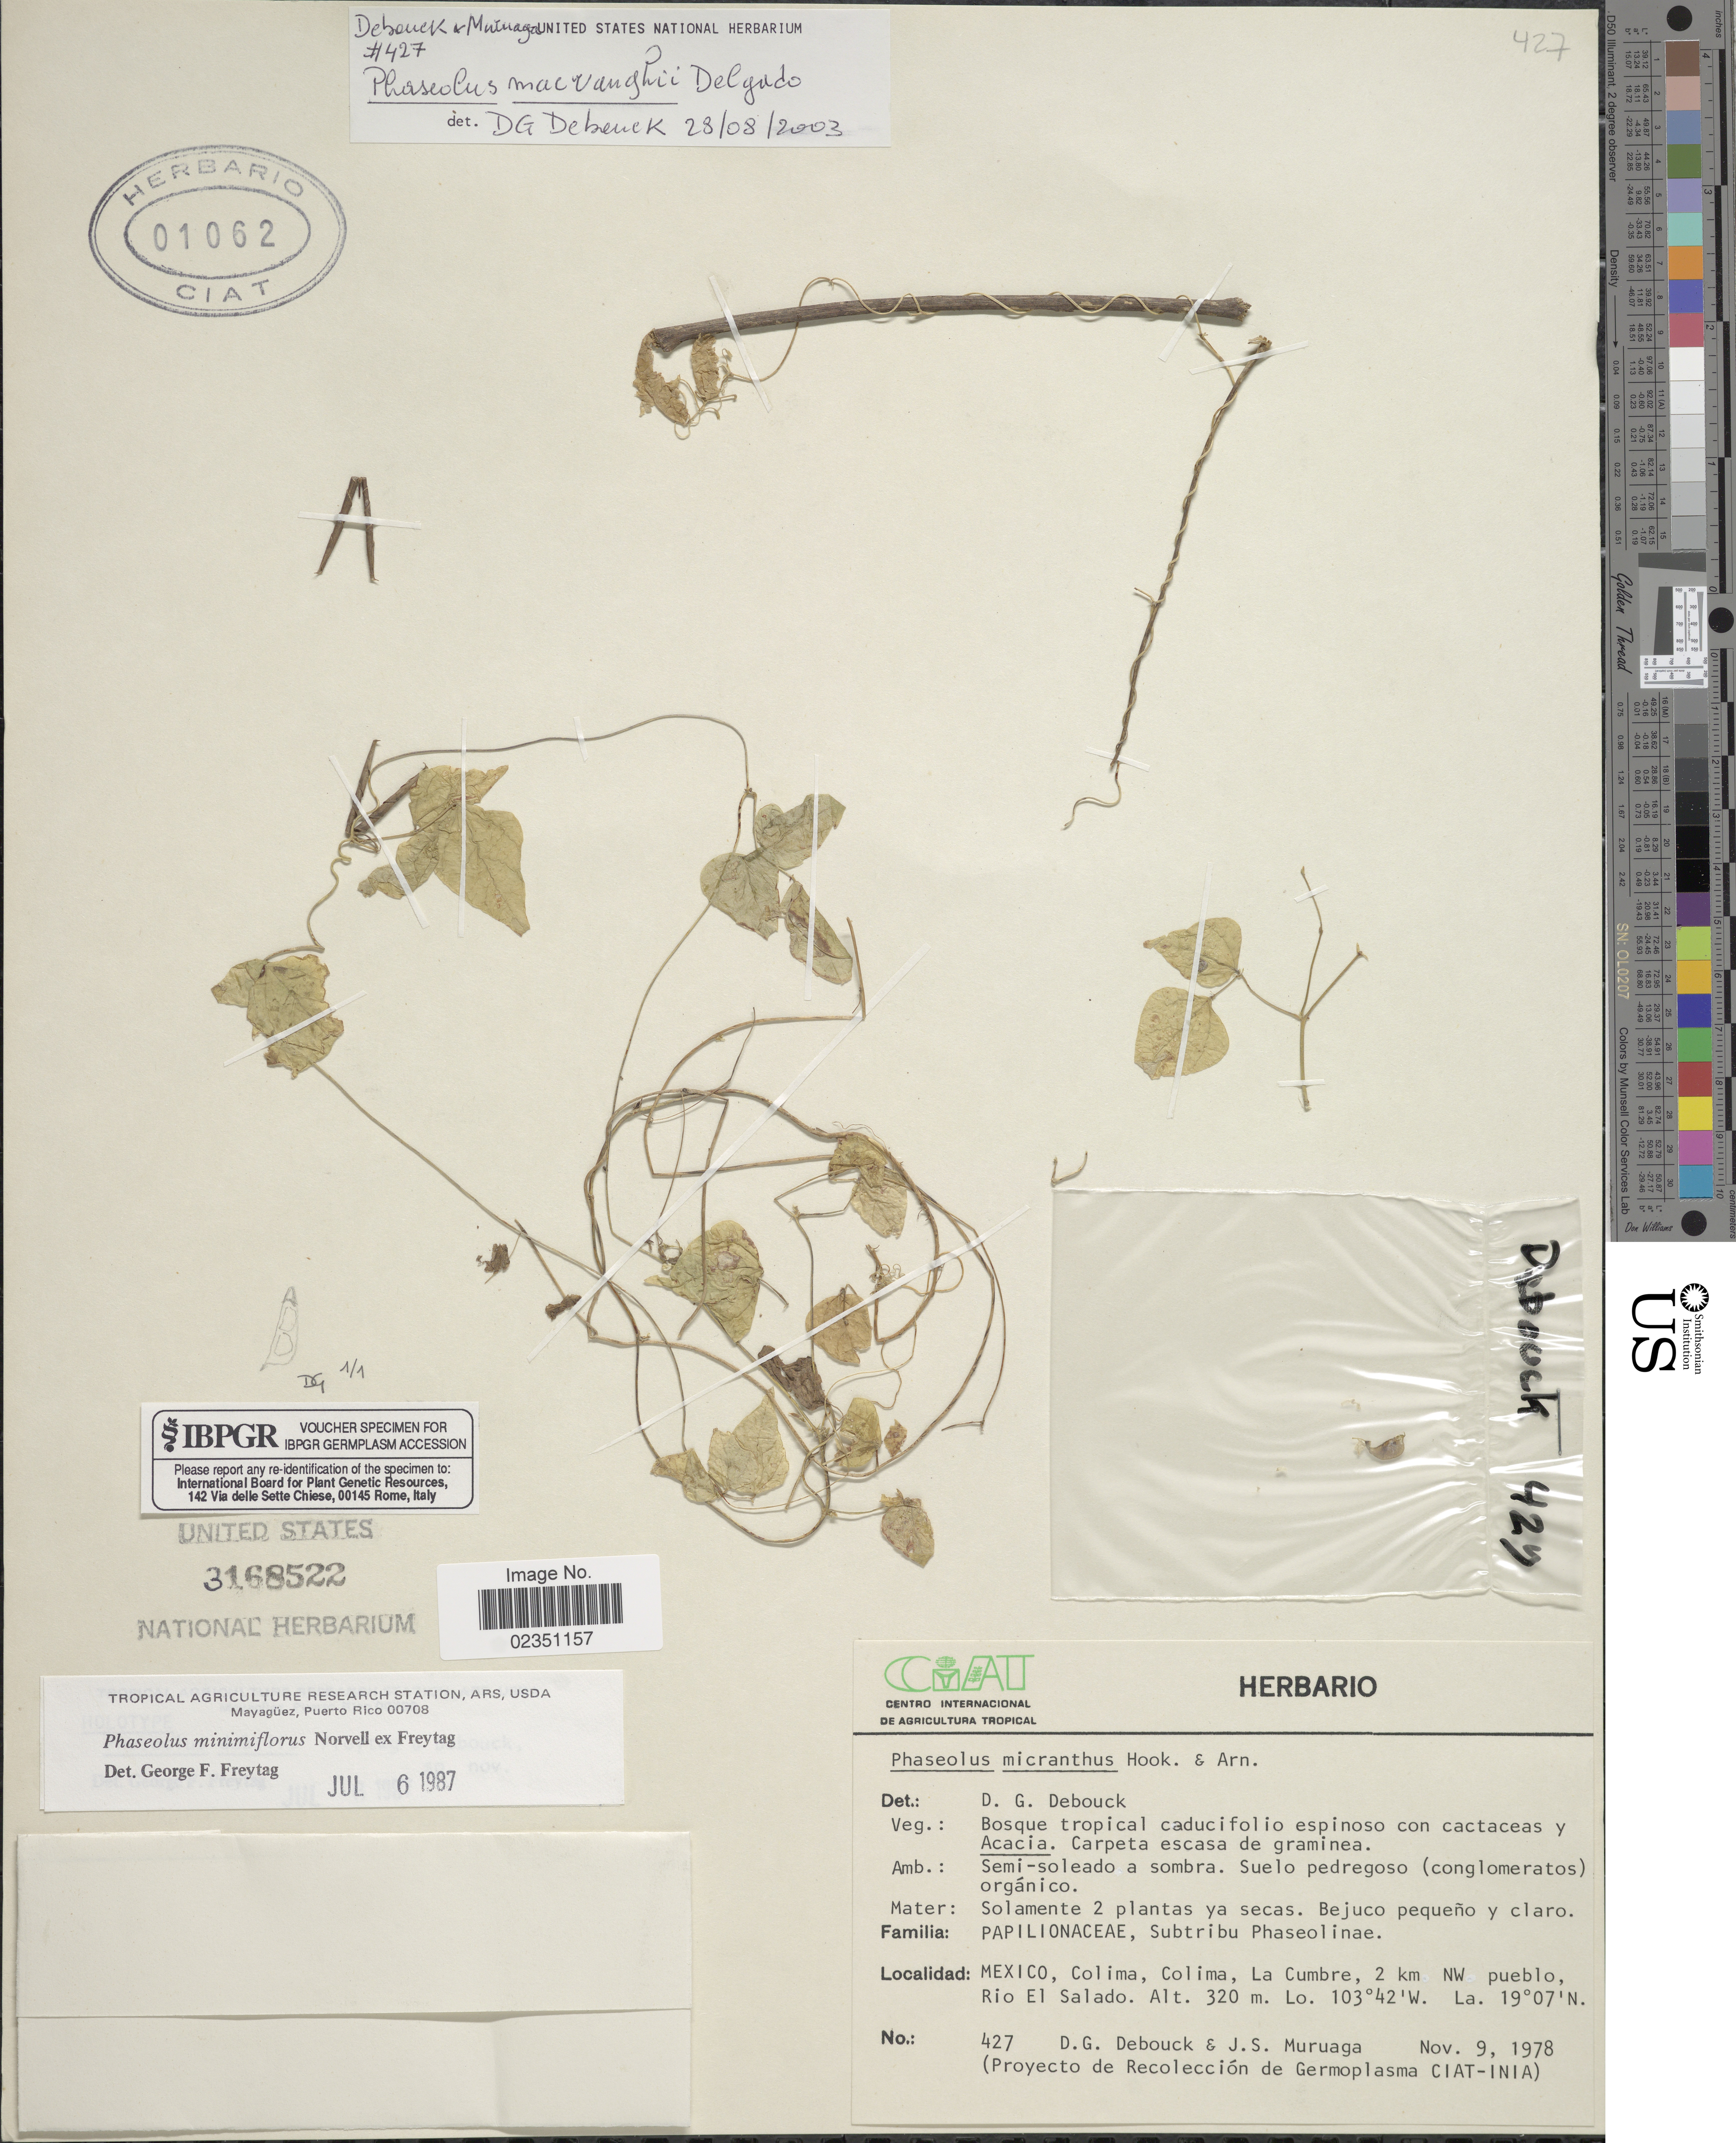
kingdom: Plantae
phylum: Tracheophyta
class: Magnoliopsida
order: Fabales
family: Fabaceae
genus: Phaseolus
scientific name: Phaseolus macvaughii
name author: Delgado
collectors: D. Debouck & J. Muruaga Martinez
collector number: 427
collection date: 1978-11-09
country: Mexico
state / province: Colima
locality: Colima, La Cumbre, 2 km NW pueblo, Rio El Salado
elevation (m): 320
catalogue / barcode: US 3168522